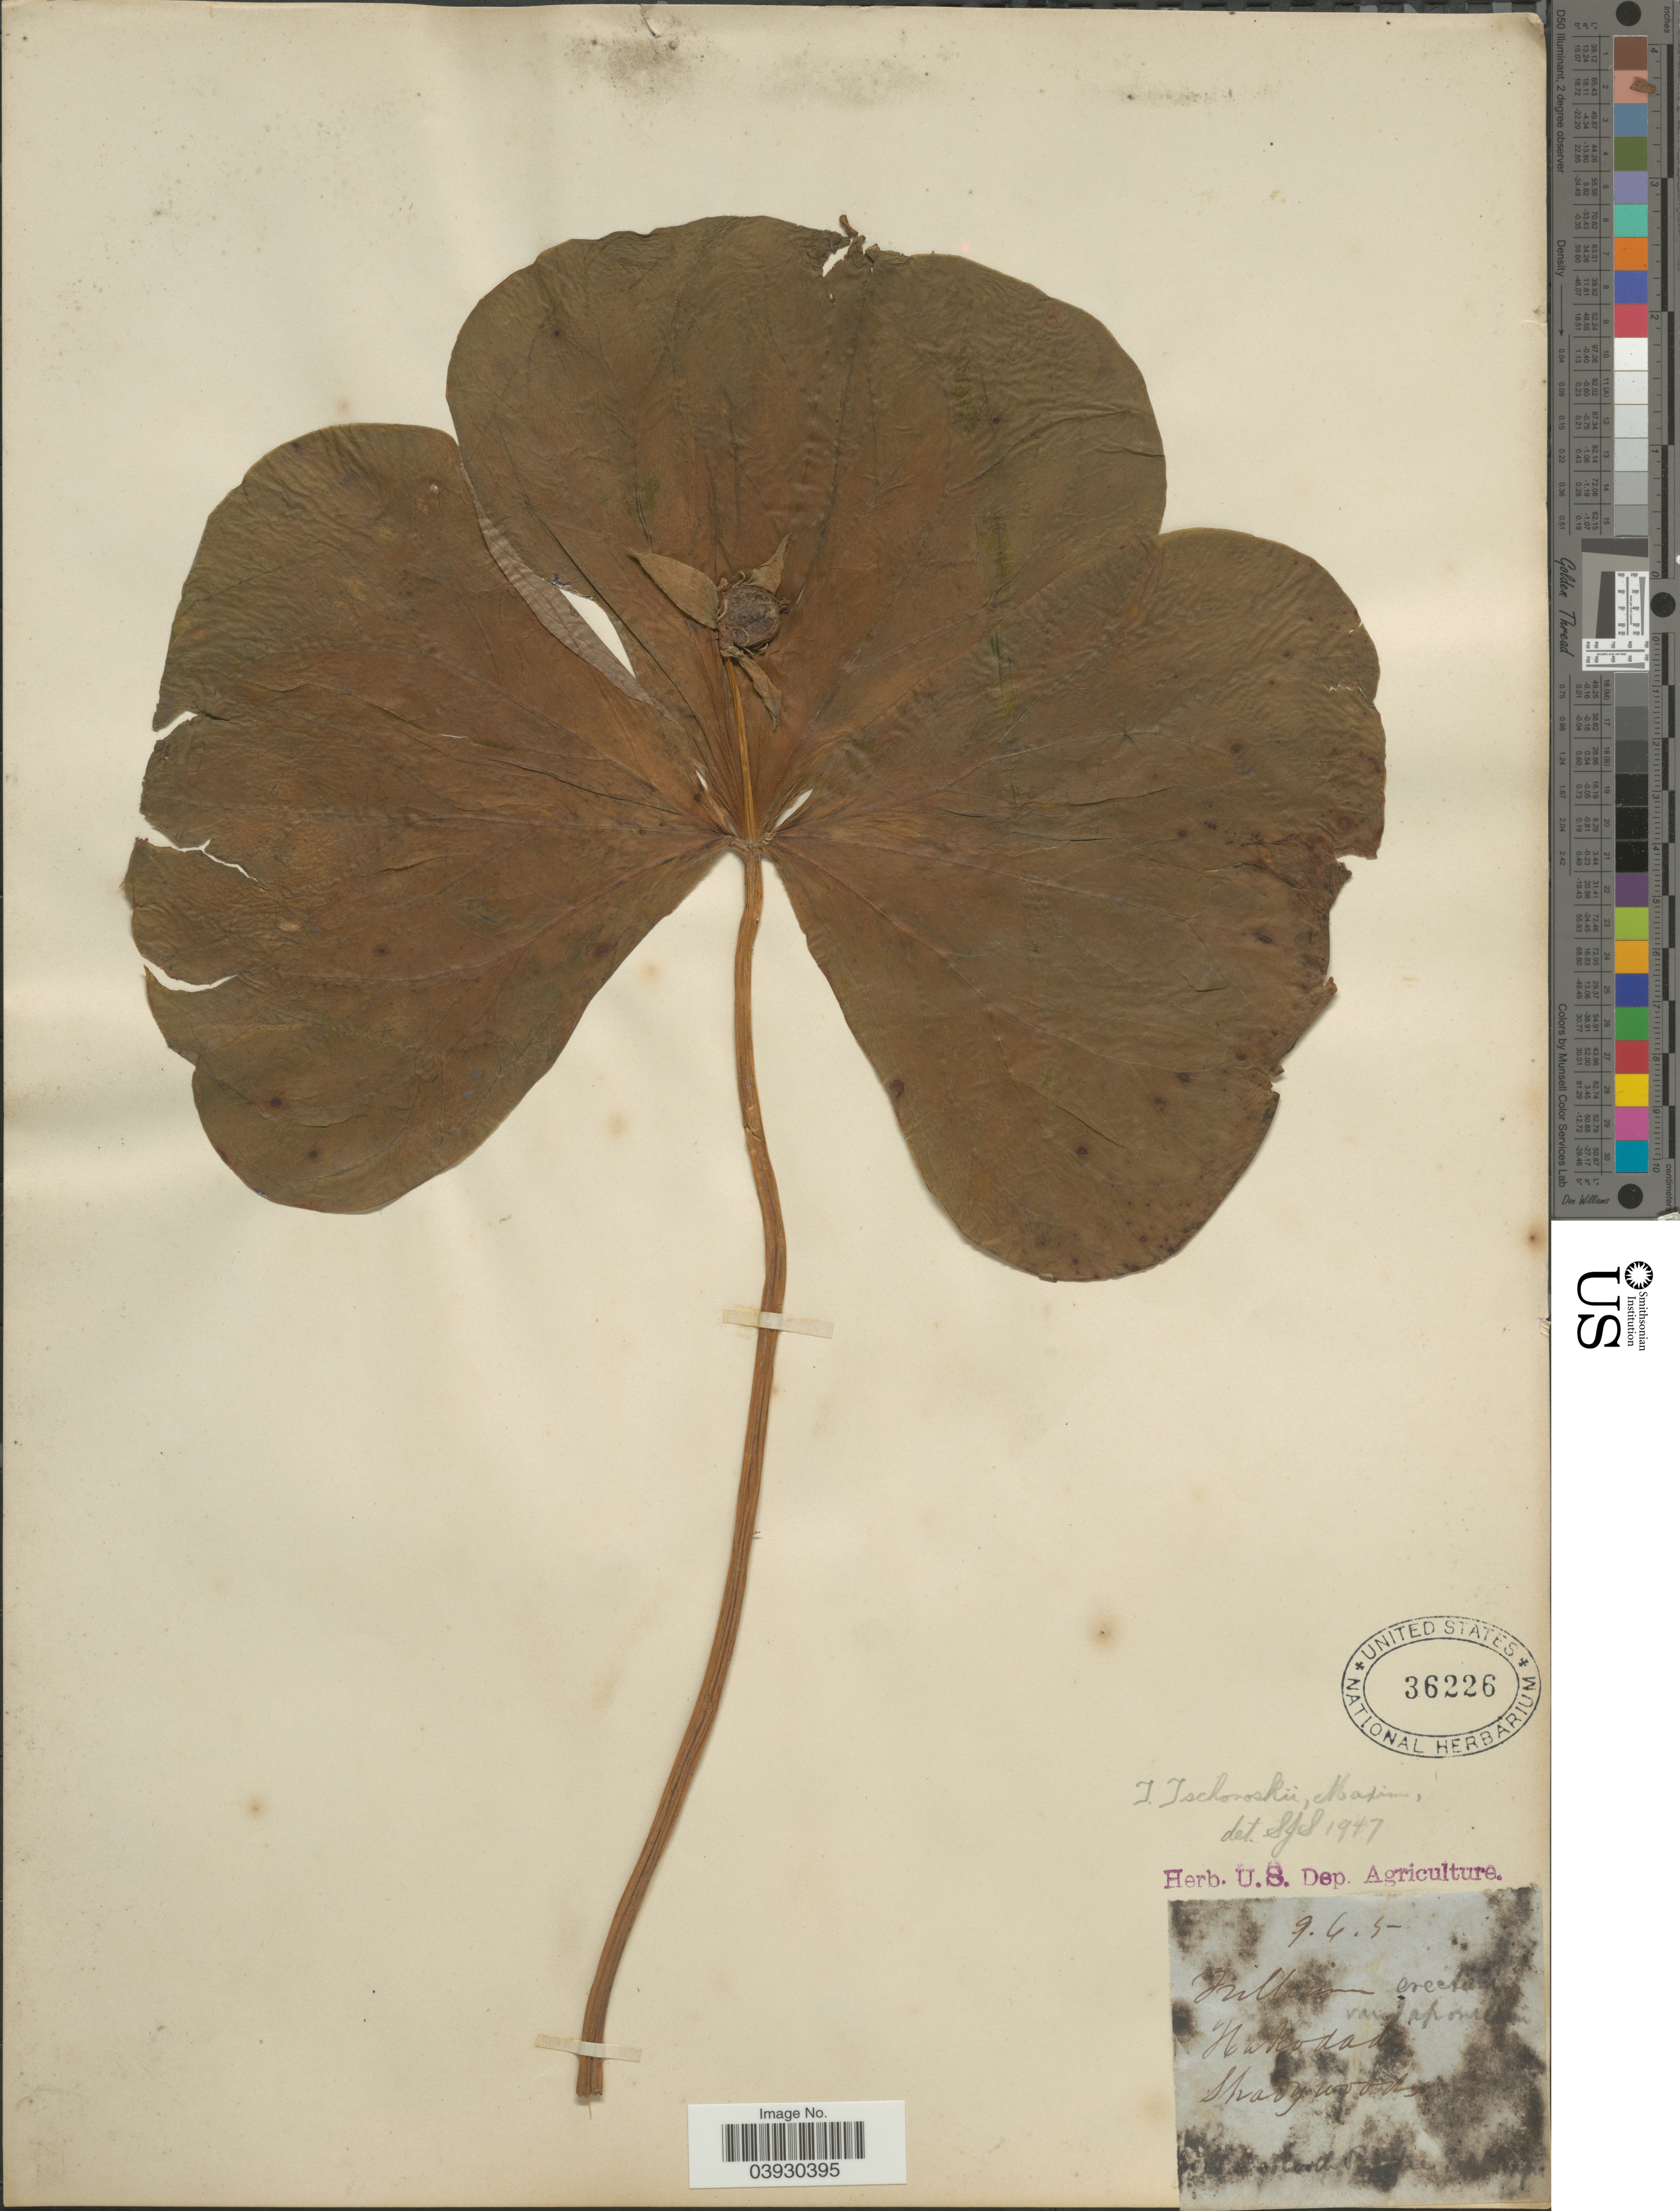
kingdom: Plantae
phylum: Tracheophyta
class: Liliopsida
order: Liliales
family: Melanthiaceae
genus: Trillium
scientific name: Trillium tschonoskii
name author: Maxim.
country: Japan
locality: Hakodadi. Shady woods.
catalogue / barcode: US 36226